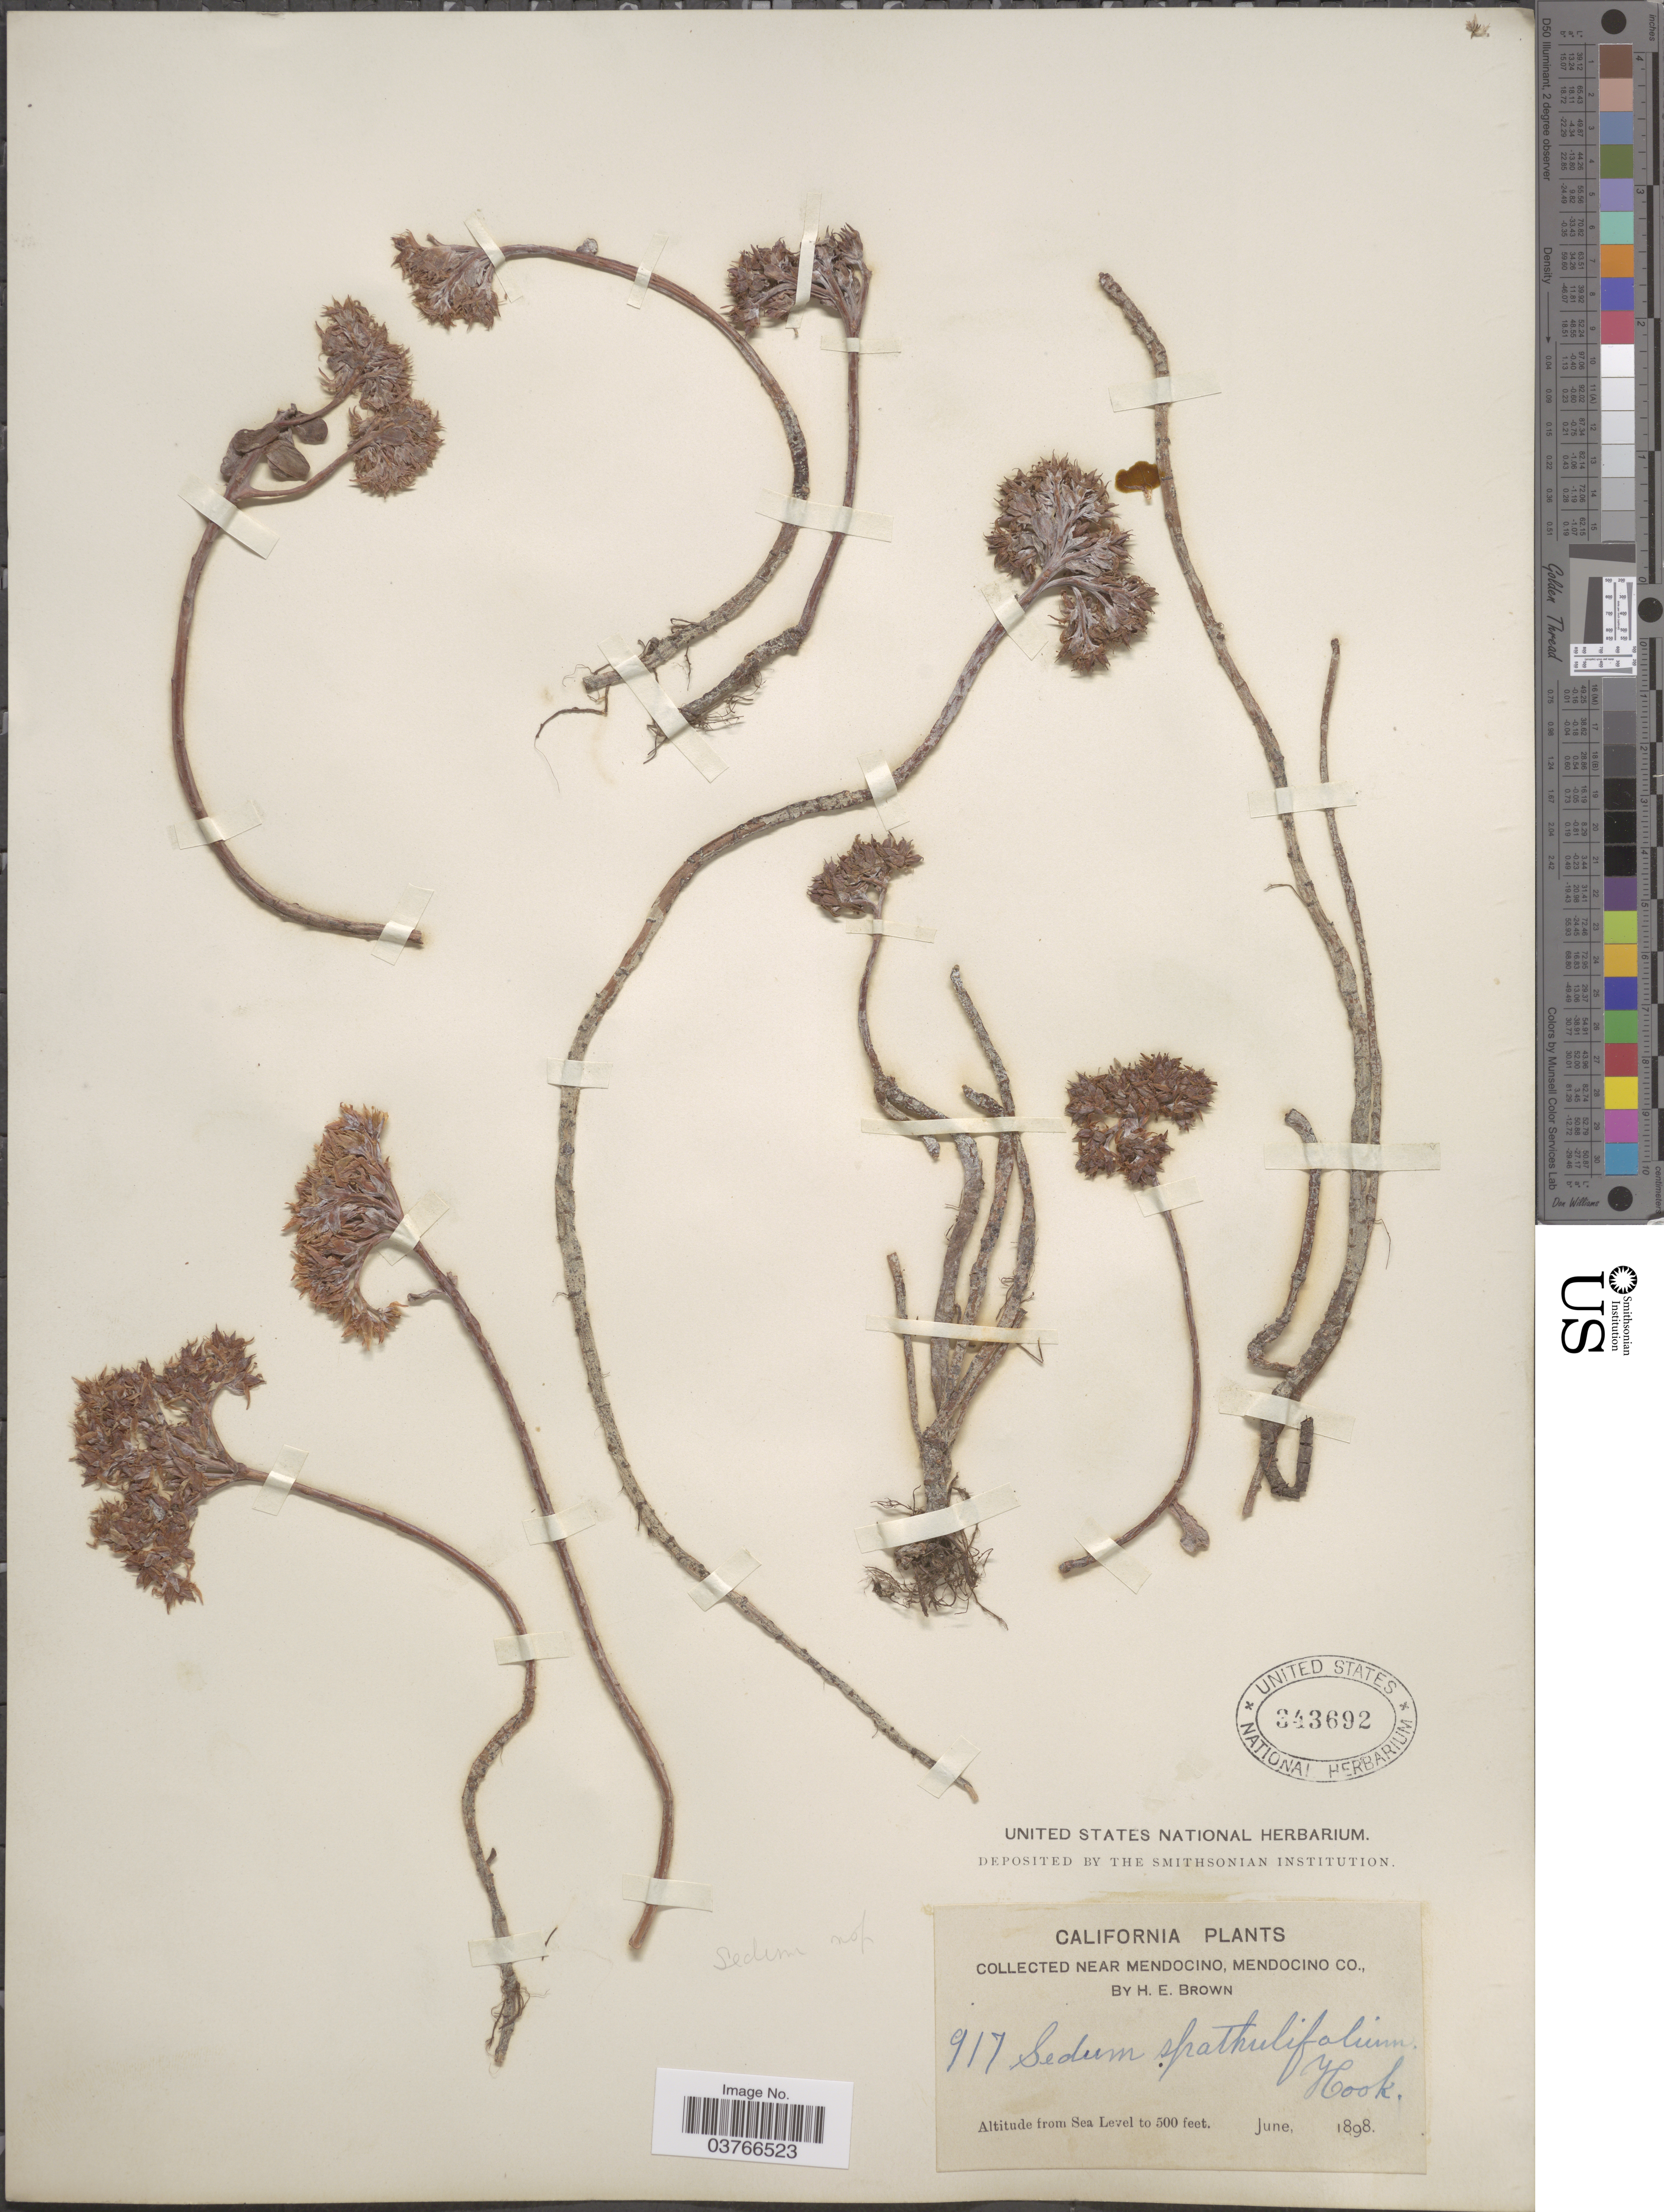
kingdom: Plantae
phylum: Tracheophyta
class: Magnoliopsida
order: Saxifragales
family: Crassulaceae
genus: Sedum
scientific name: Sedum spathulifolium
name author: Hook.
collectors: H. E. Brown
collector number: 917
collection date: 1898-06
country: United States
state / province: California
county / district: Mendocino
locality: Near Mendocino, Mendocino Co.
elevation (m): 0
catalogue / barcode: US 343692